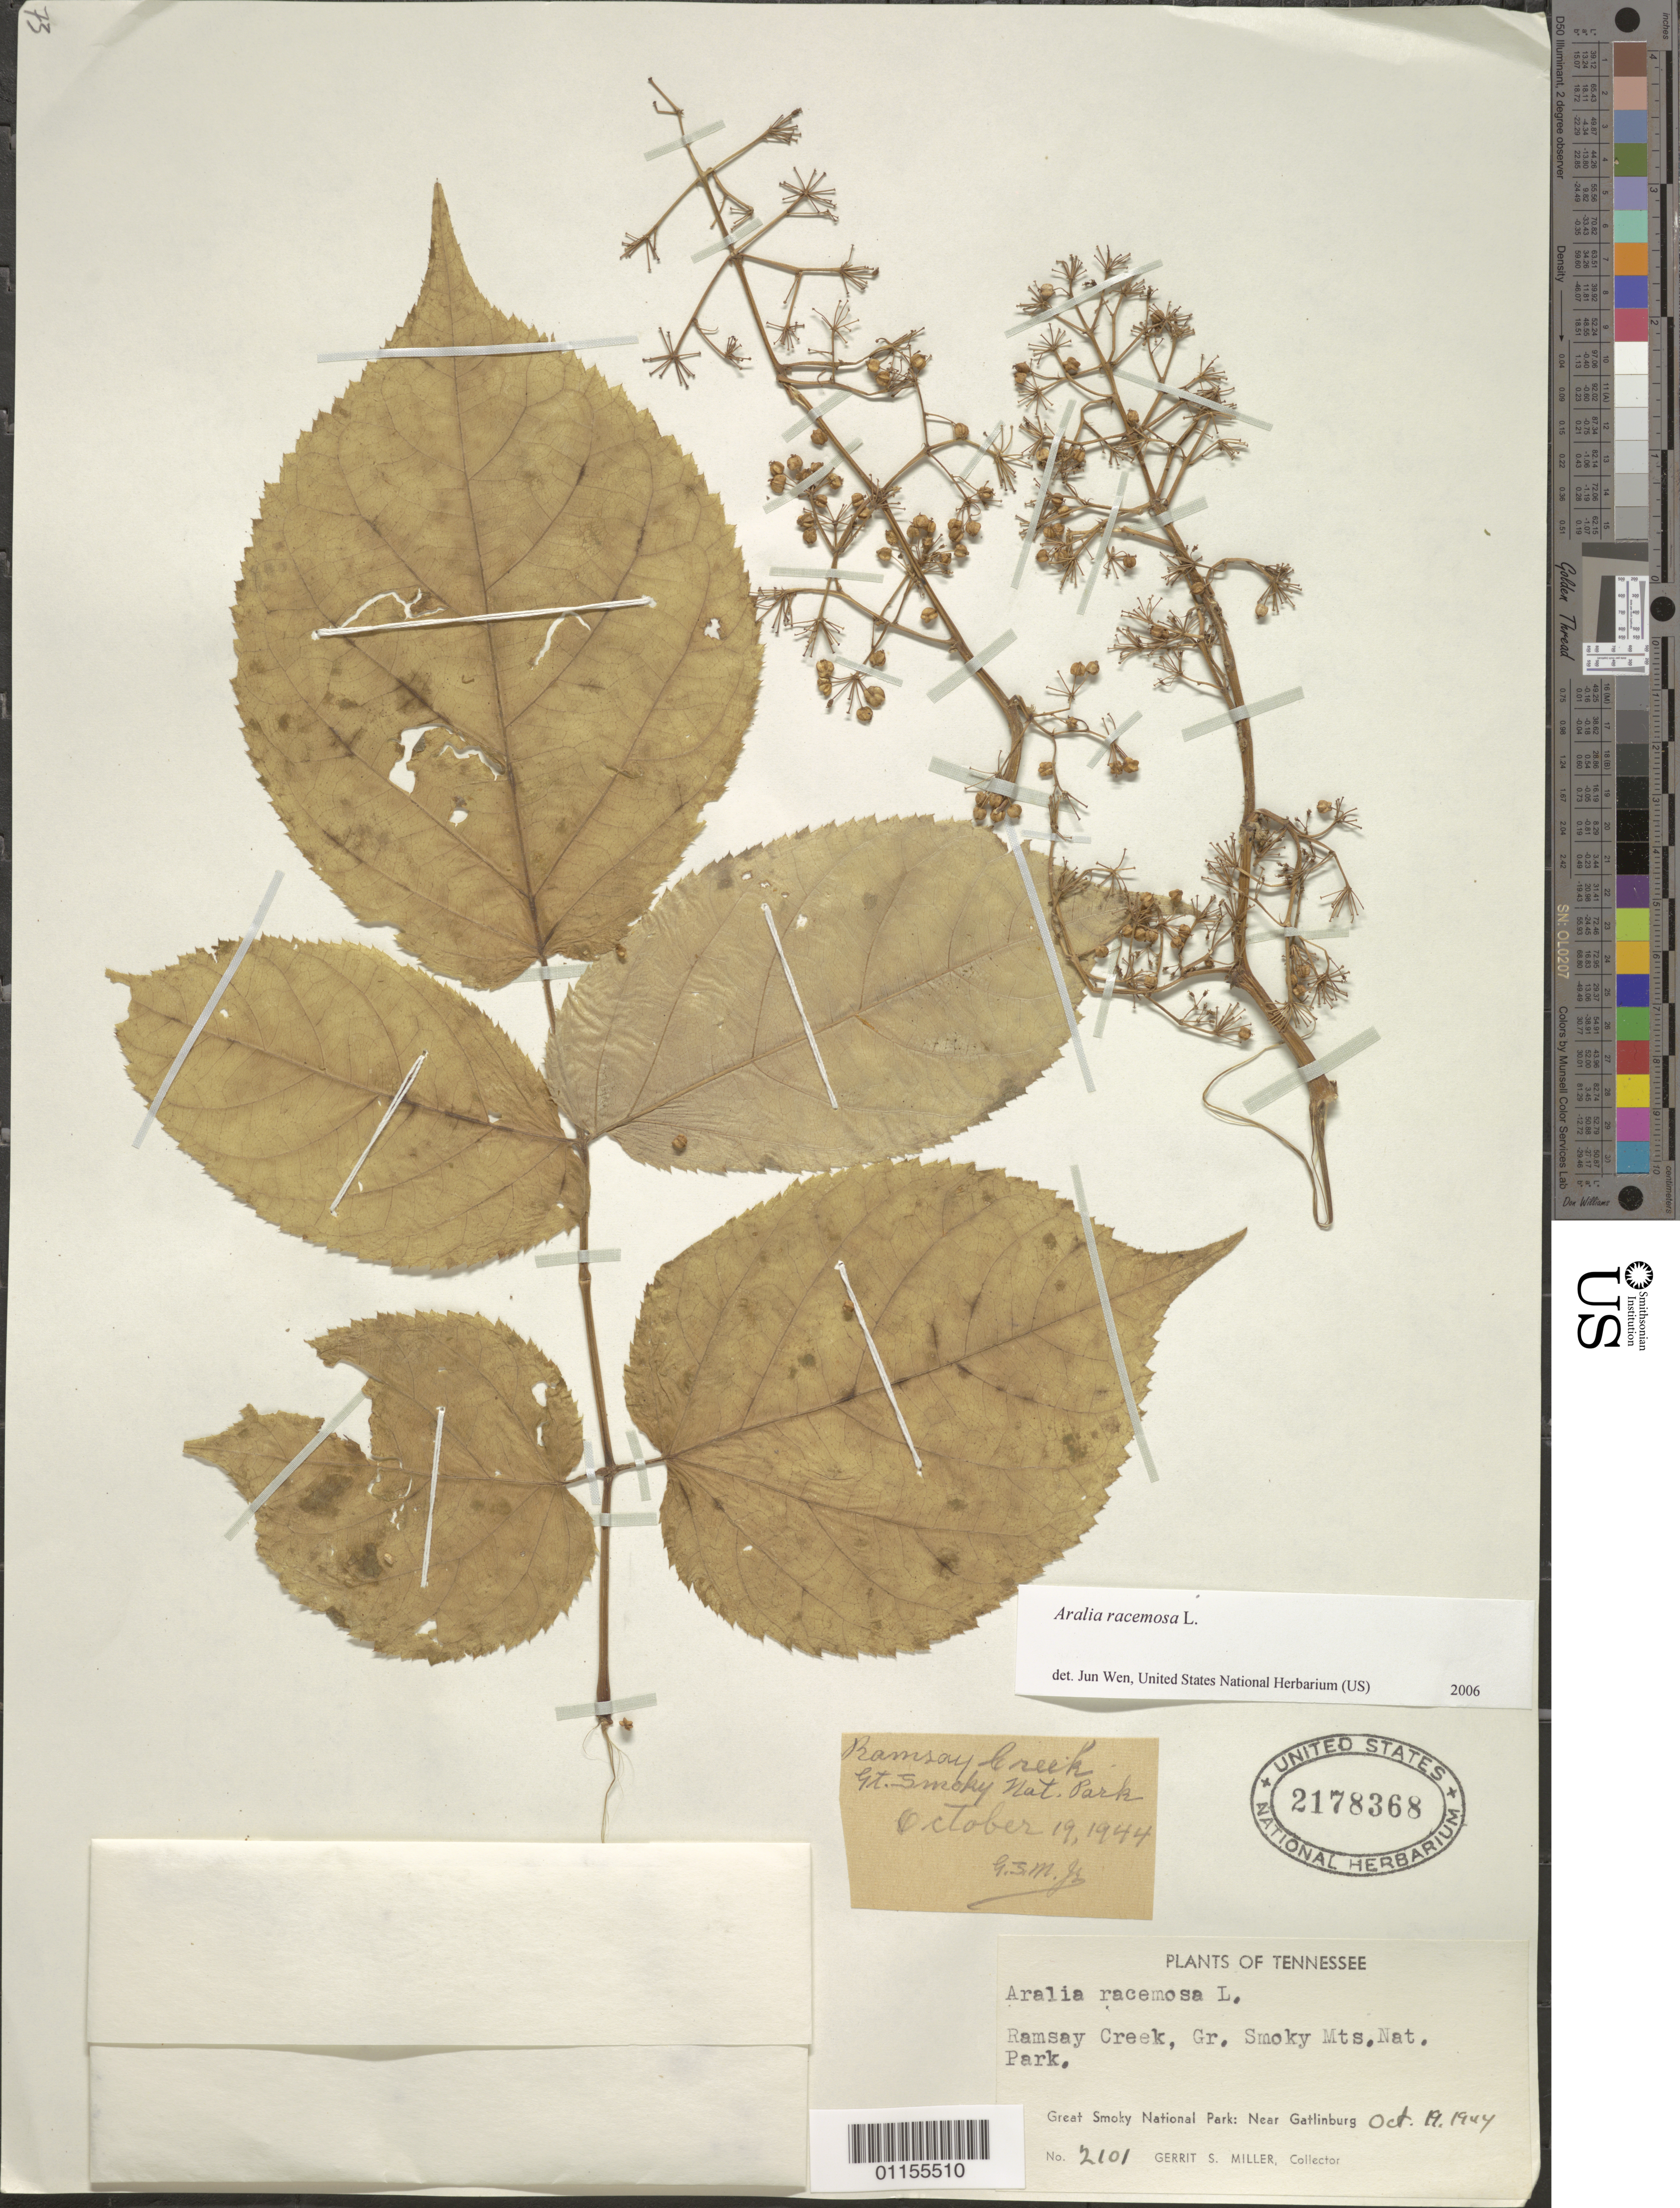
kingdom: Plantae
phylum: Tracheophyta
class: Magnoliopsida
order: Apiales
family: Araliaceae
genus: Aralia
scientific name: Aralia racemosa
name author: L.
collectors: G. S. Miller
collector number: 2101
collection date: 1944-10-19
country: United States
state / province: Tennessee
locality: Ramsay Creek, Great Smoky Mts Nat. Park, near Gatlinburg.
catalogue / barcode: US 2178368